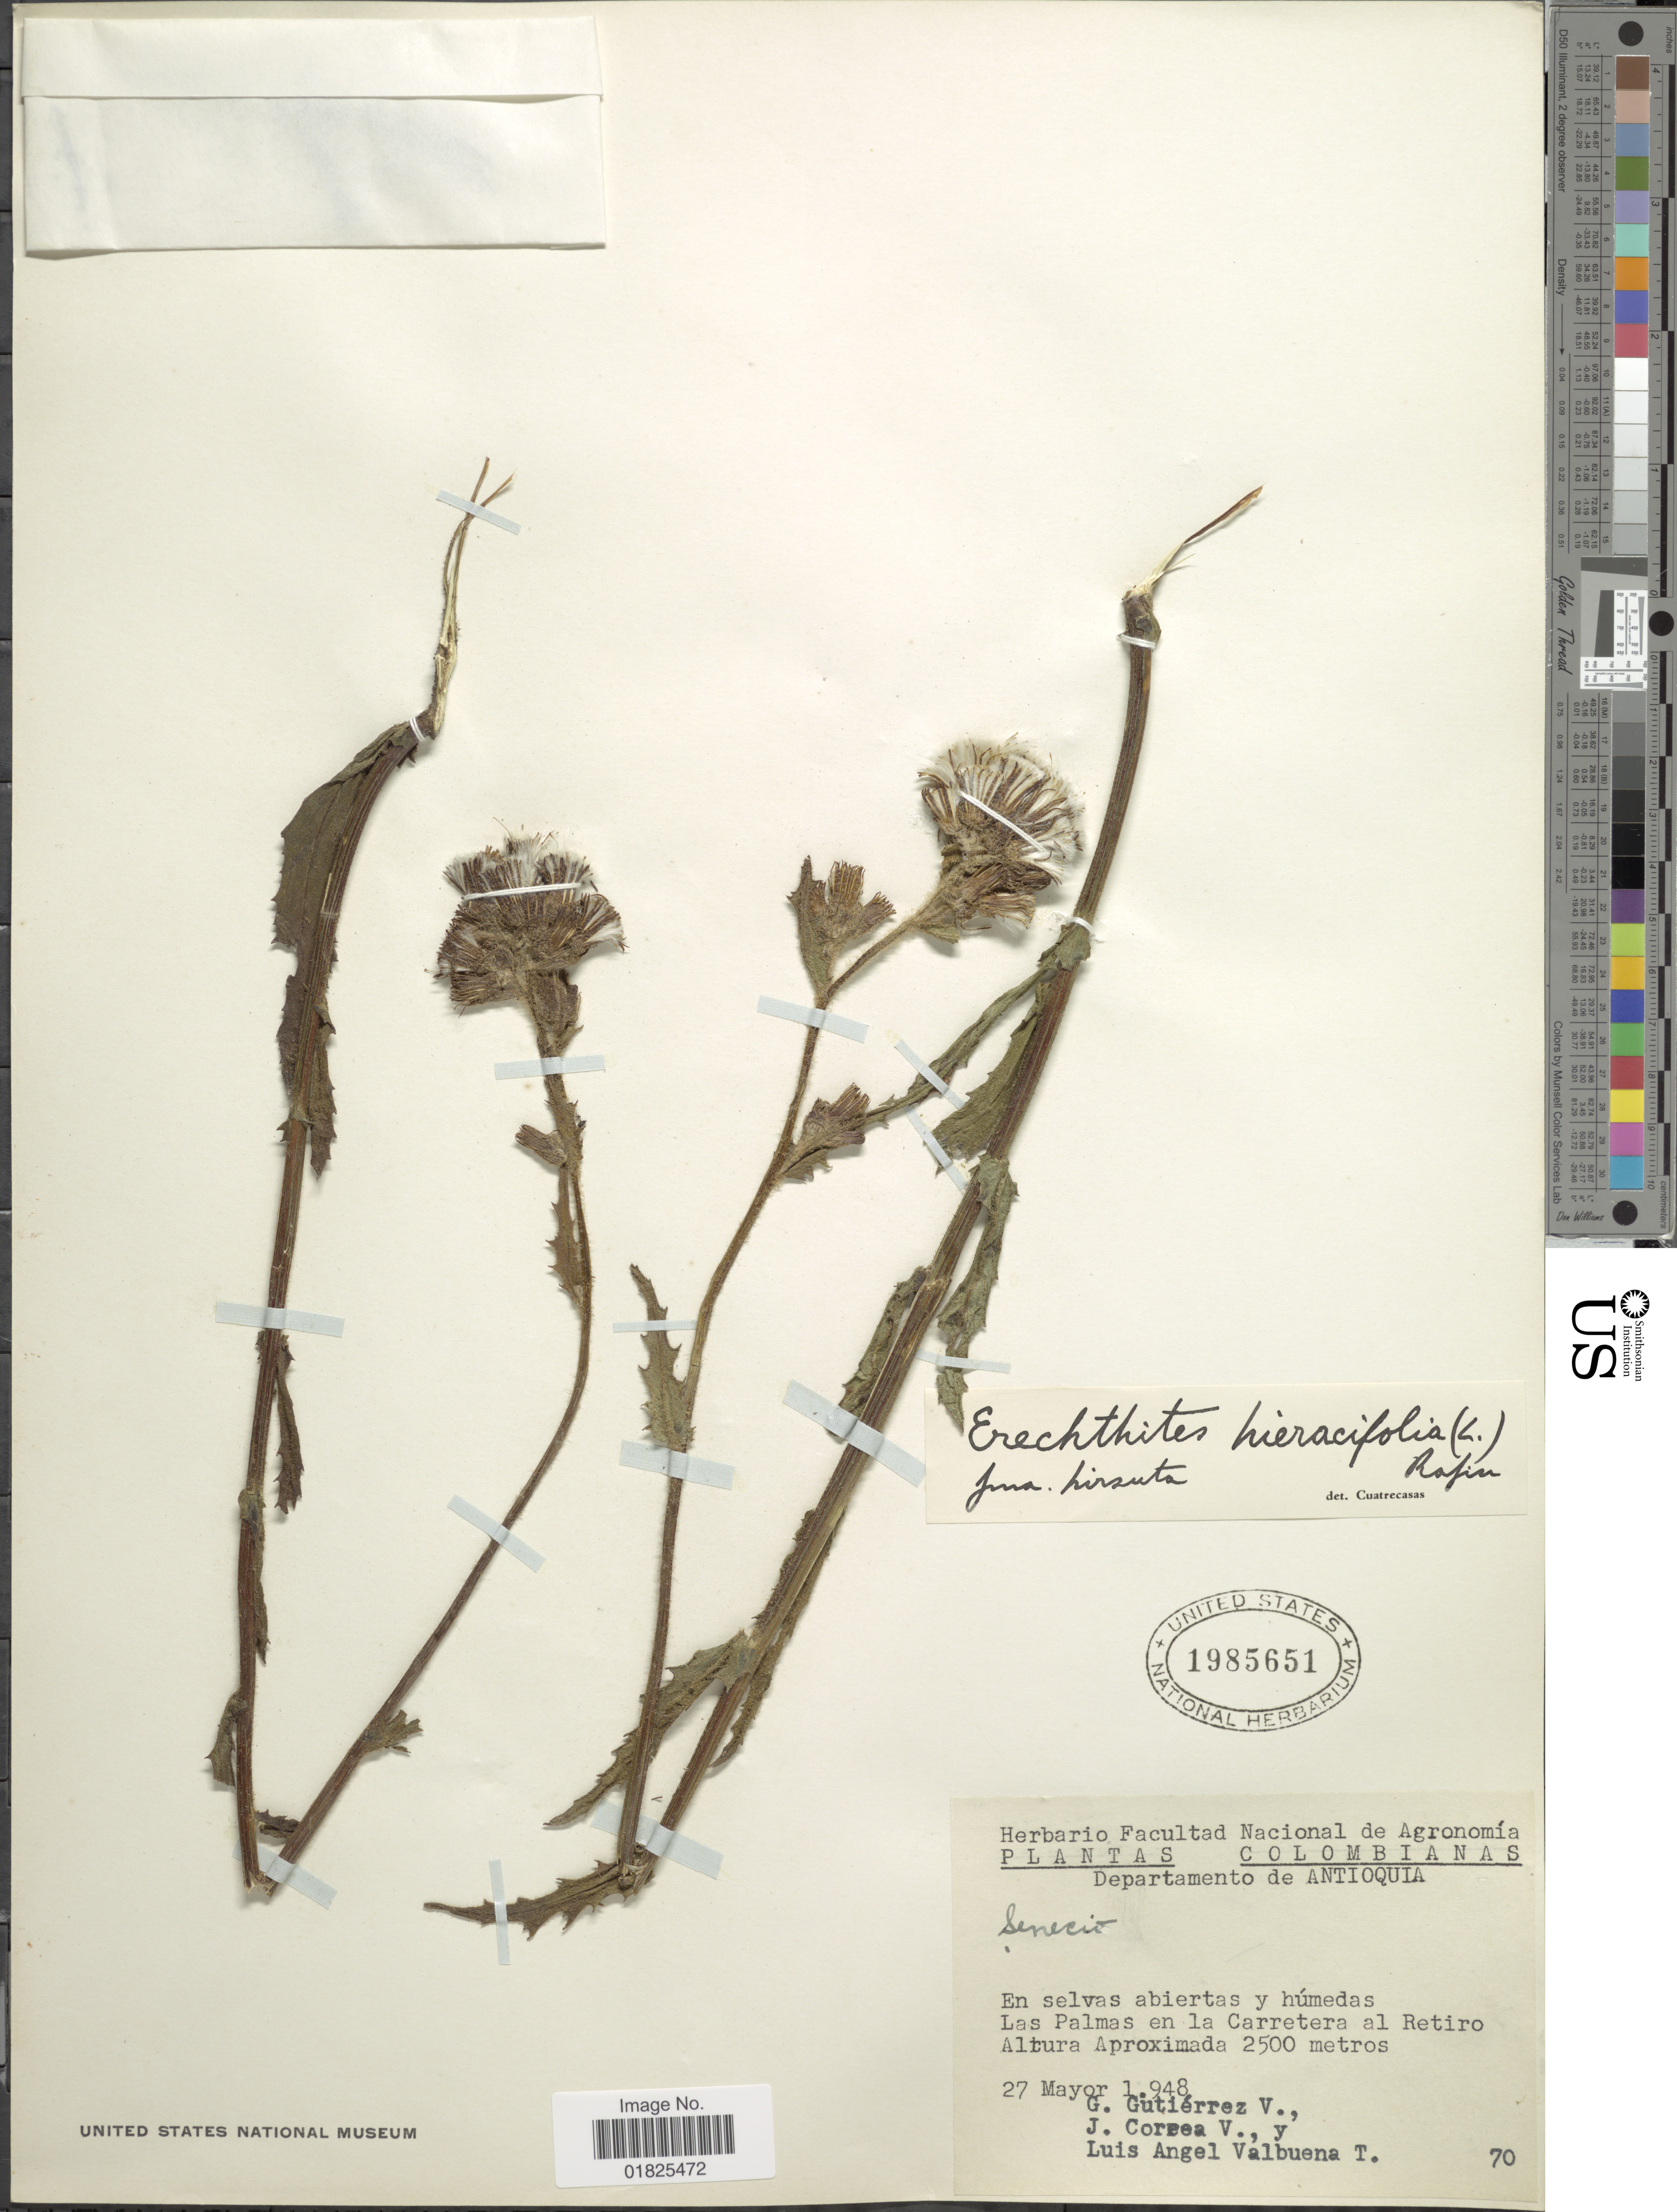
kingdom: Plantae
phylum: Tracheophyta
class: Magnoliopsida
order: Asterales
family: Asteraceae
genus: Erechtites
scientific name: Erechtites hieraciifolius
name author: (L.) Raf. ex DC.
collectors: G. Guttierez V., J. Correa V. & L. Valbuena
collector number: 70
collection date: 1948-05-27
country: Colombia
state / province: Antioquia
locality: Las Palmas en la carretera al Retiro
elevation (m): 2500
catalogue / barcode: US 1985651